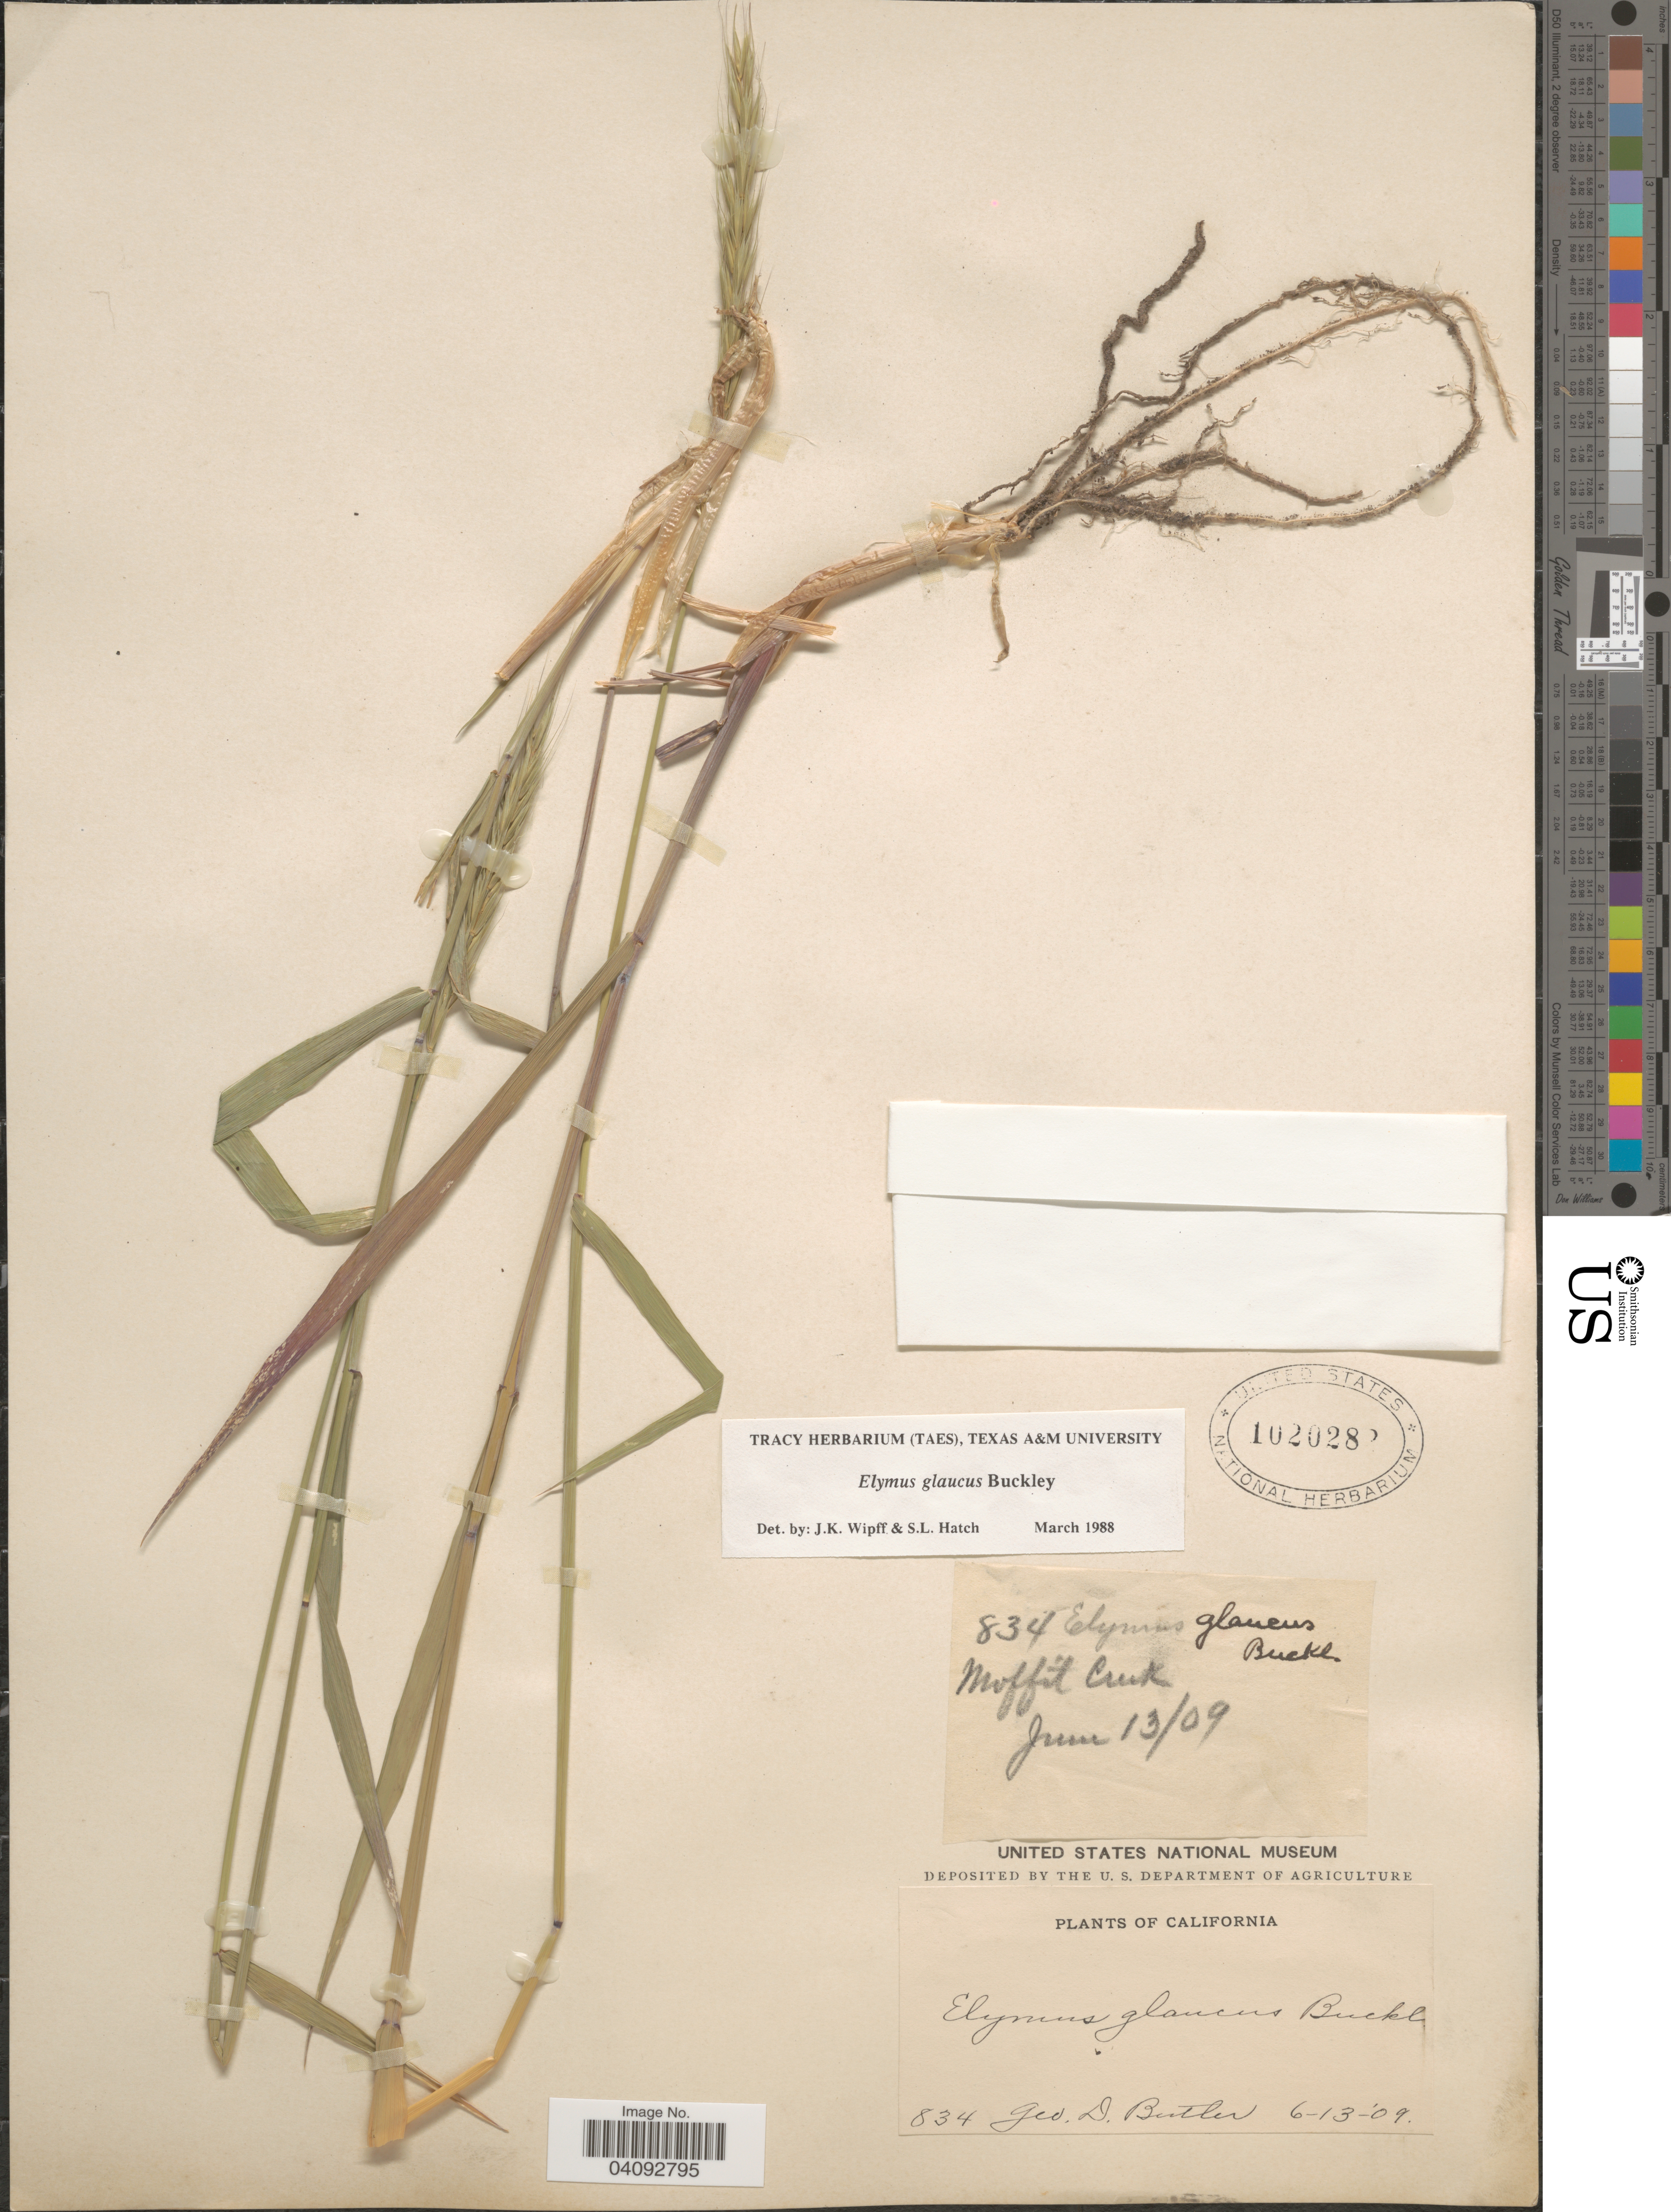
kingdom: Plantae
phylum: Tracheophyta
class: Liliopsida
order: Poales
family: Poaceae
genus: Elymus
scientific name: Elymus glaucus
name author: Buckley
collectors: G. D. Butler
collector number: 834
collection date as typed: Transcribed d/m/y: 13/6/9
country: United States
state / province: California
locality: Moffit Creek.